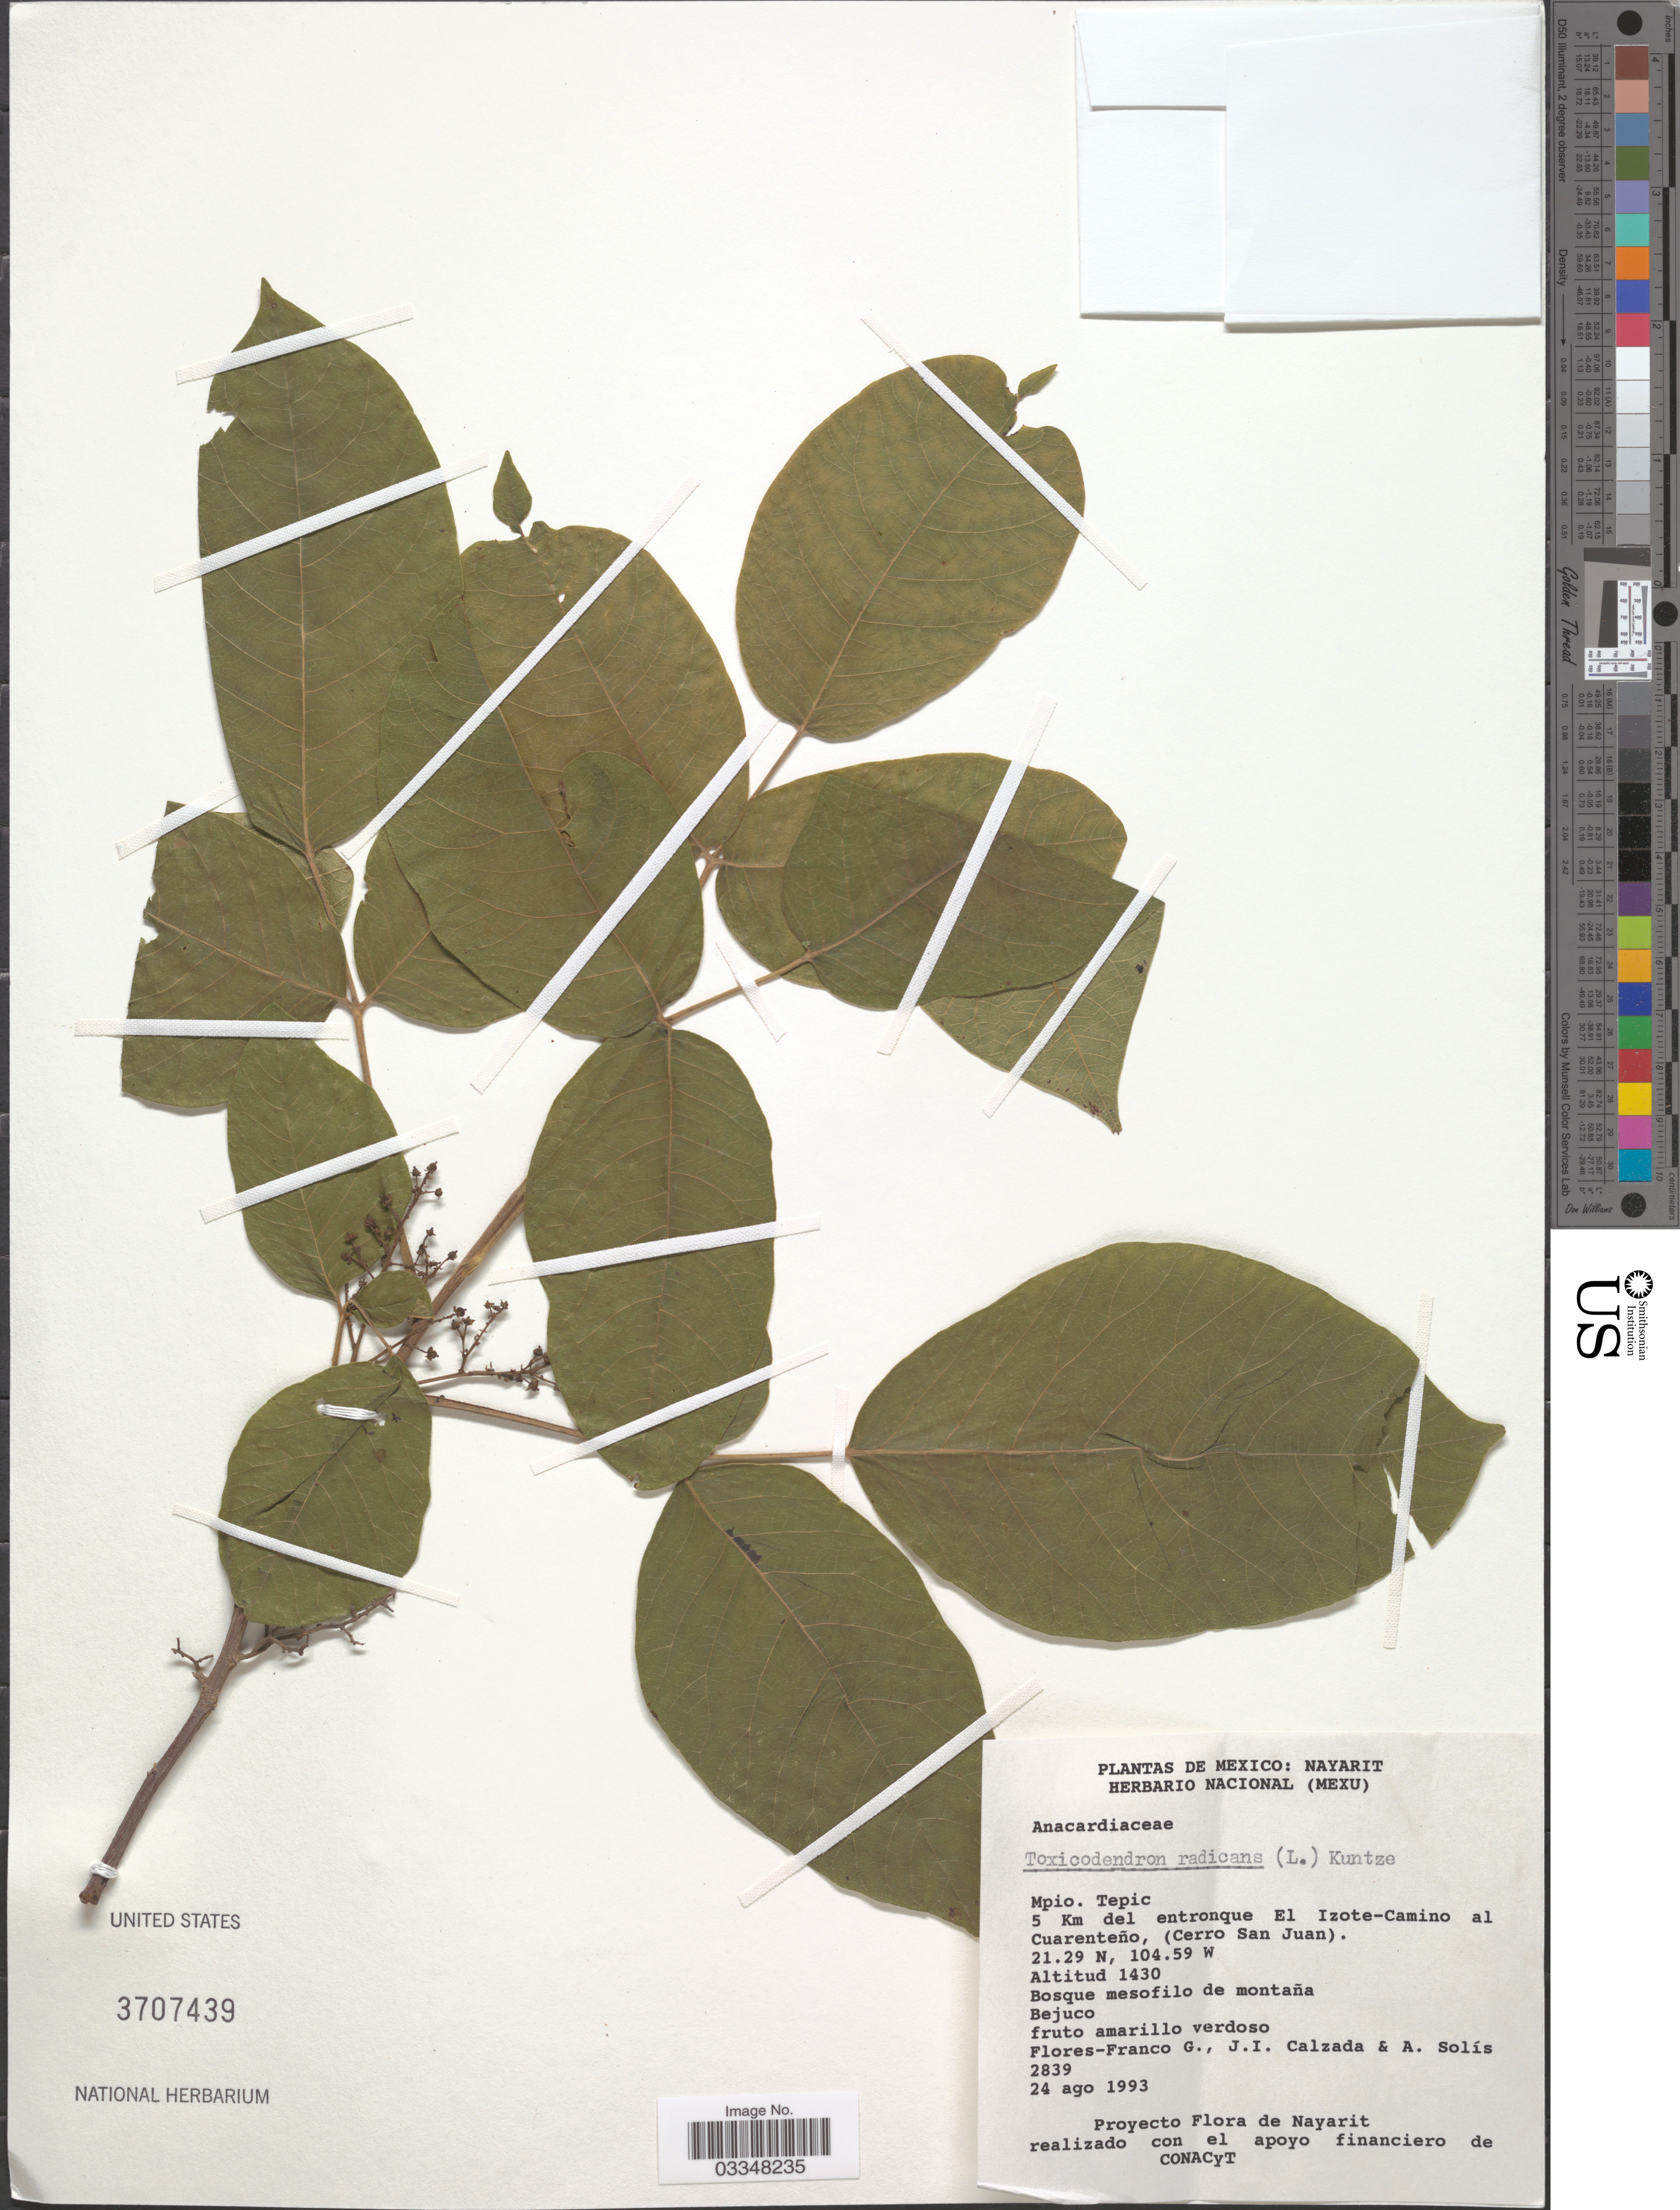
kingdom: Plantae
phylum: Tracheophyta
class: Magnoliopsida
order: Sapindales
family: Anacardiaceae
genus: Toxicodendron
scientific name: Toxicodendron radicans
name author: (L.) Kuntze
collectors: G. Flores F., J. I. Calzada & A. Solis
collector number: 2839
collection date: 1993-08-24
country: Mexico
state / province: Nayarit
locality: Mpio. Tepic. 5 Km del entronque El Izote-Camino al Cuarenteño, (Cerro San Juan).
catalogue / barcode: US 3707439